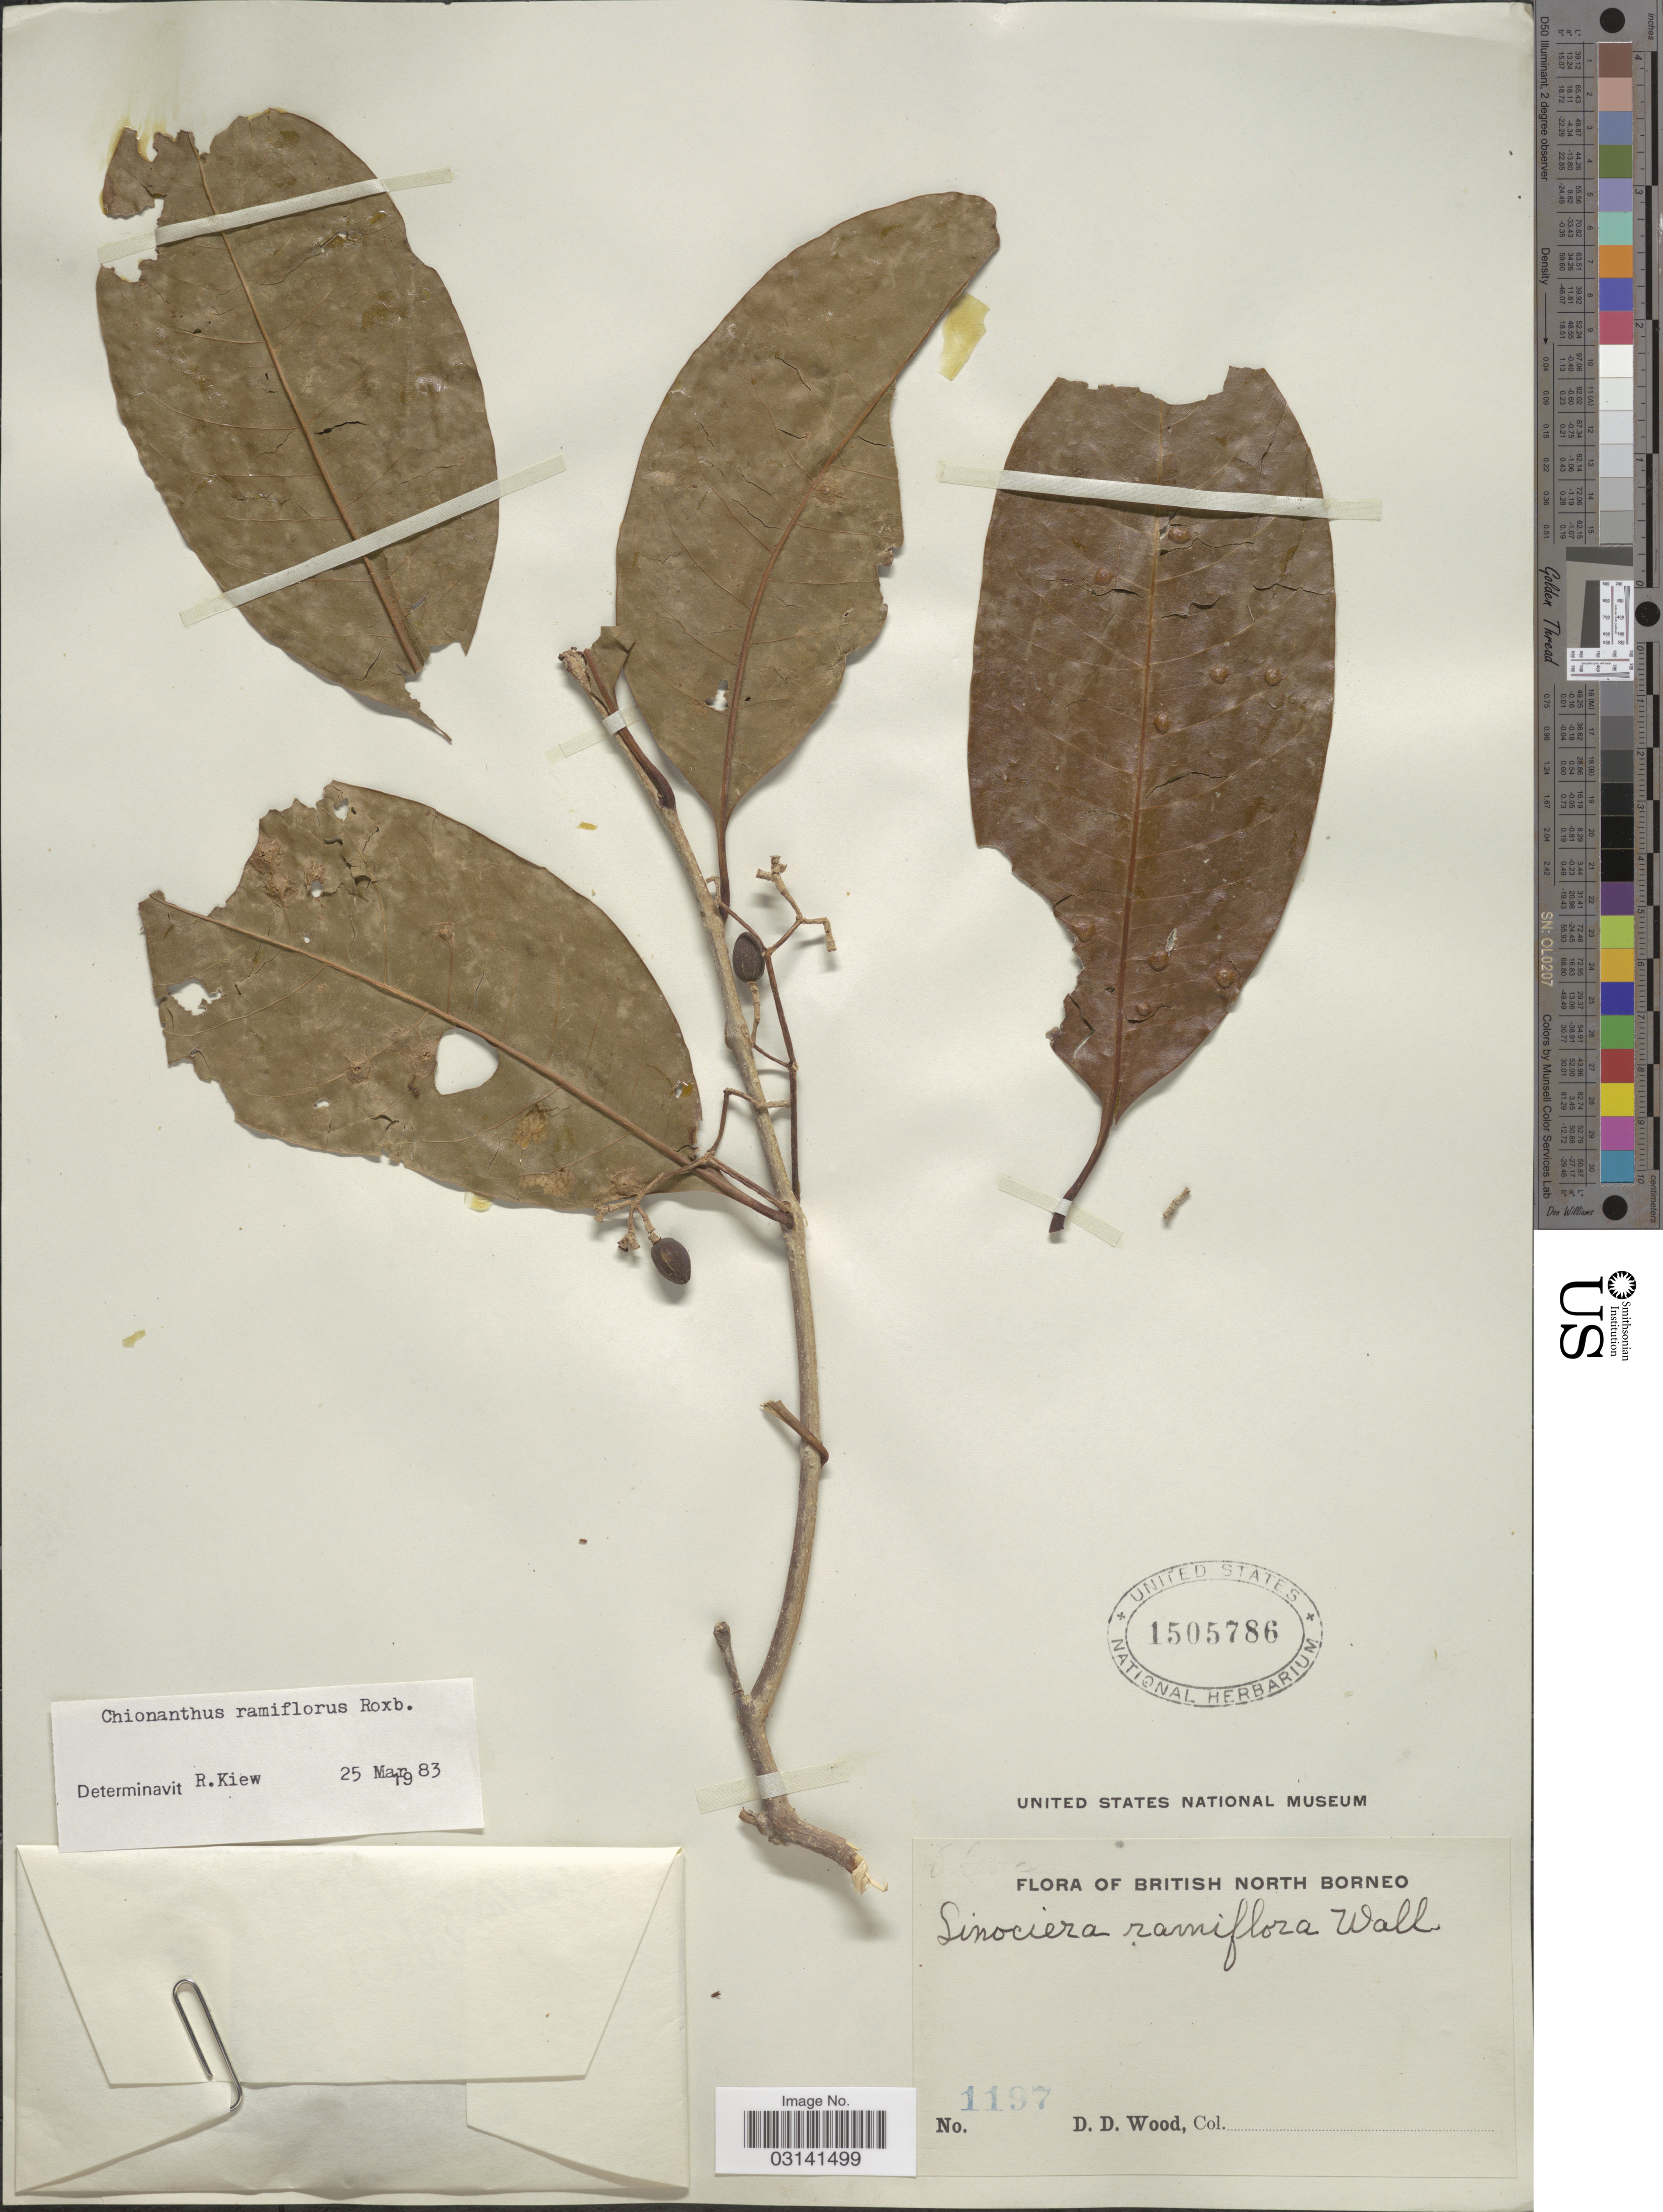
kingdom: Plantae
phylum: Tracheophyta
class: Magnoliopsida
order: Lamiales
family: Oleaceae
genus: Chionanthus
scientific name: Chionanthus ramiflorus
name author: Roxb.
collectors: D. Wood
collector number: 1197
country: Malaysia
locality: British North Borneo.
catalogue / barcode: US 1505786